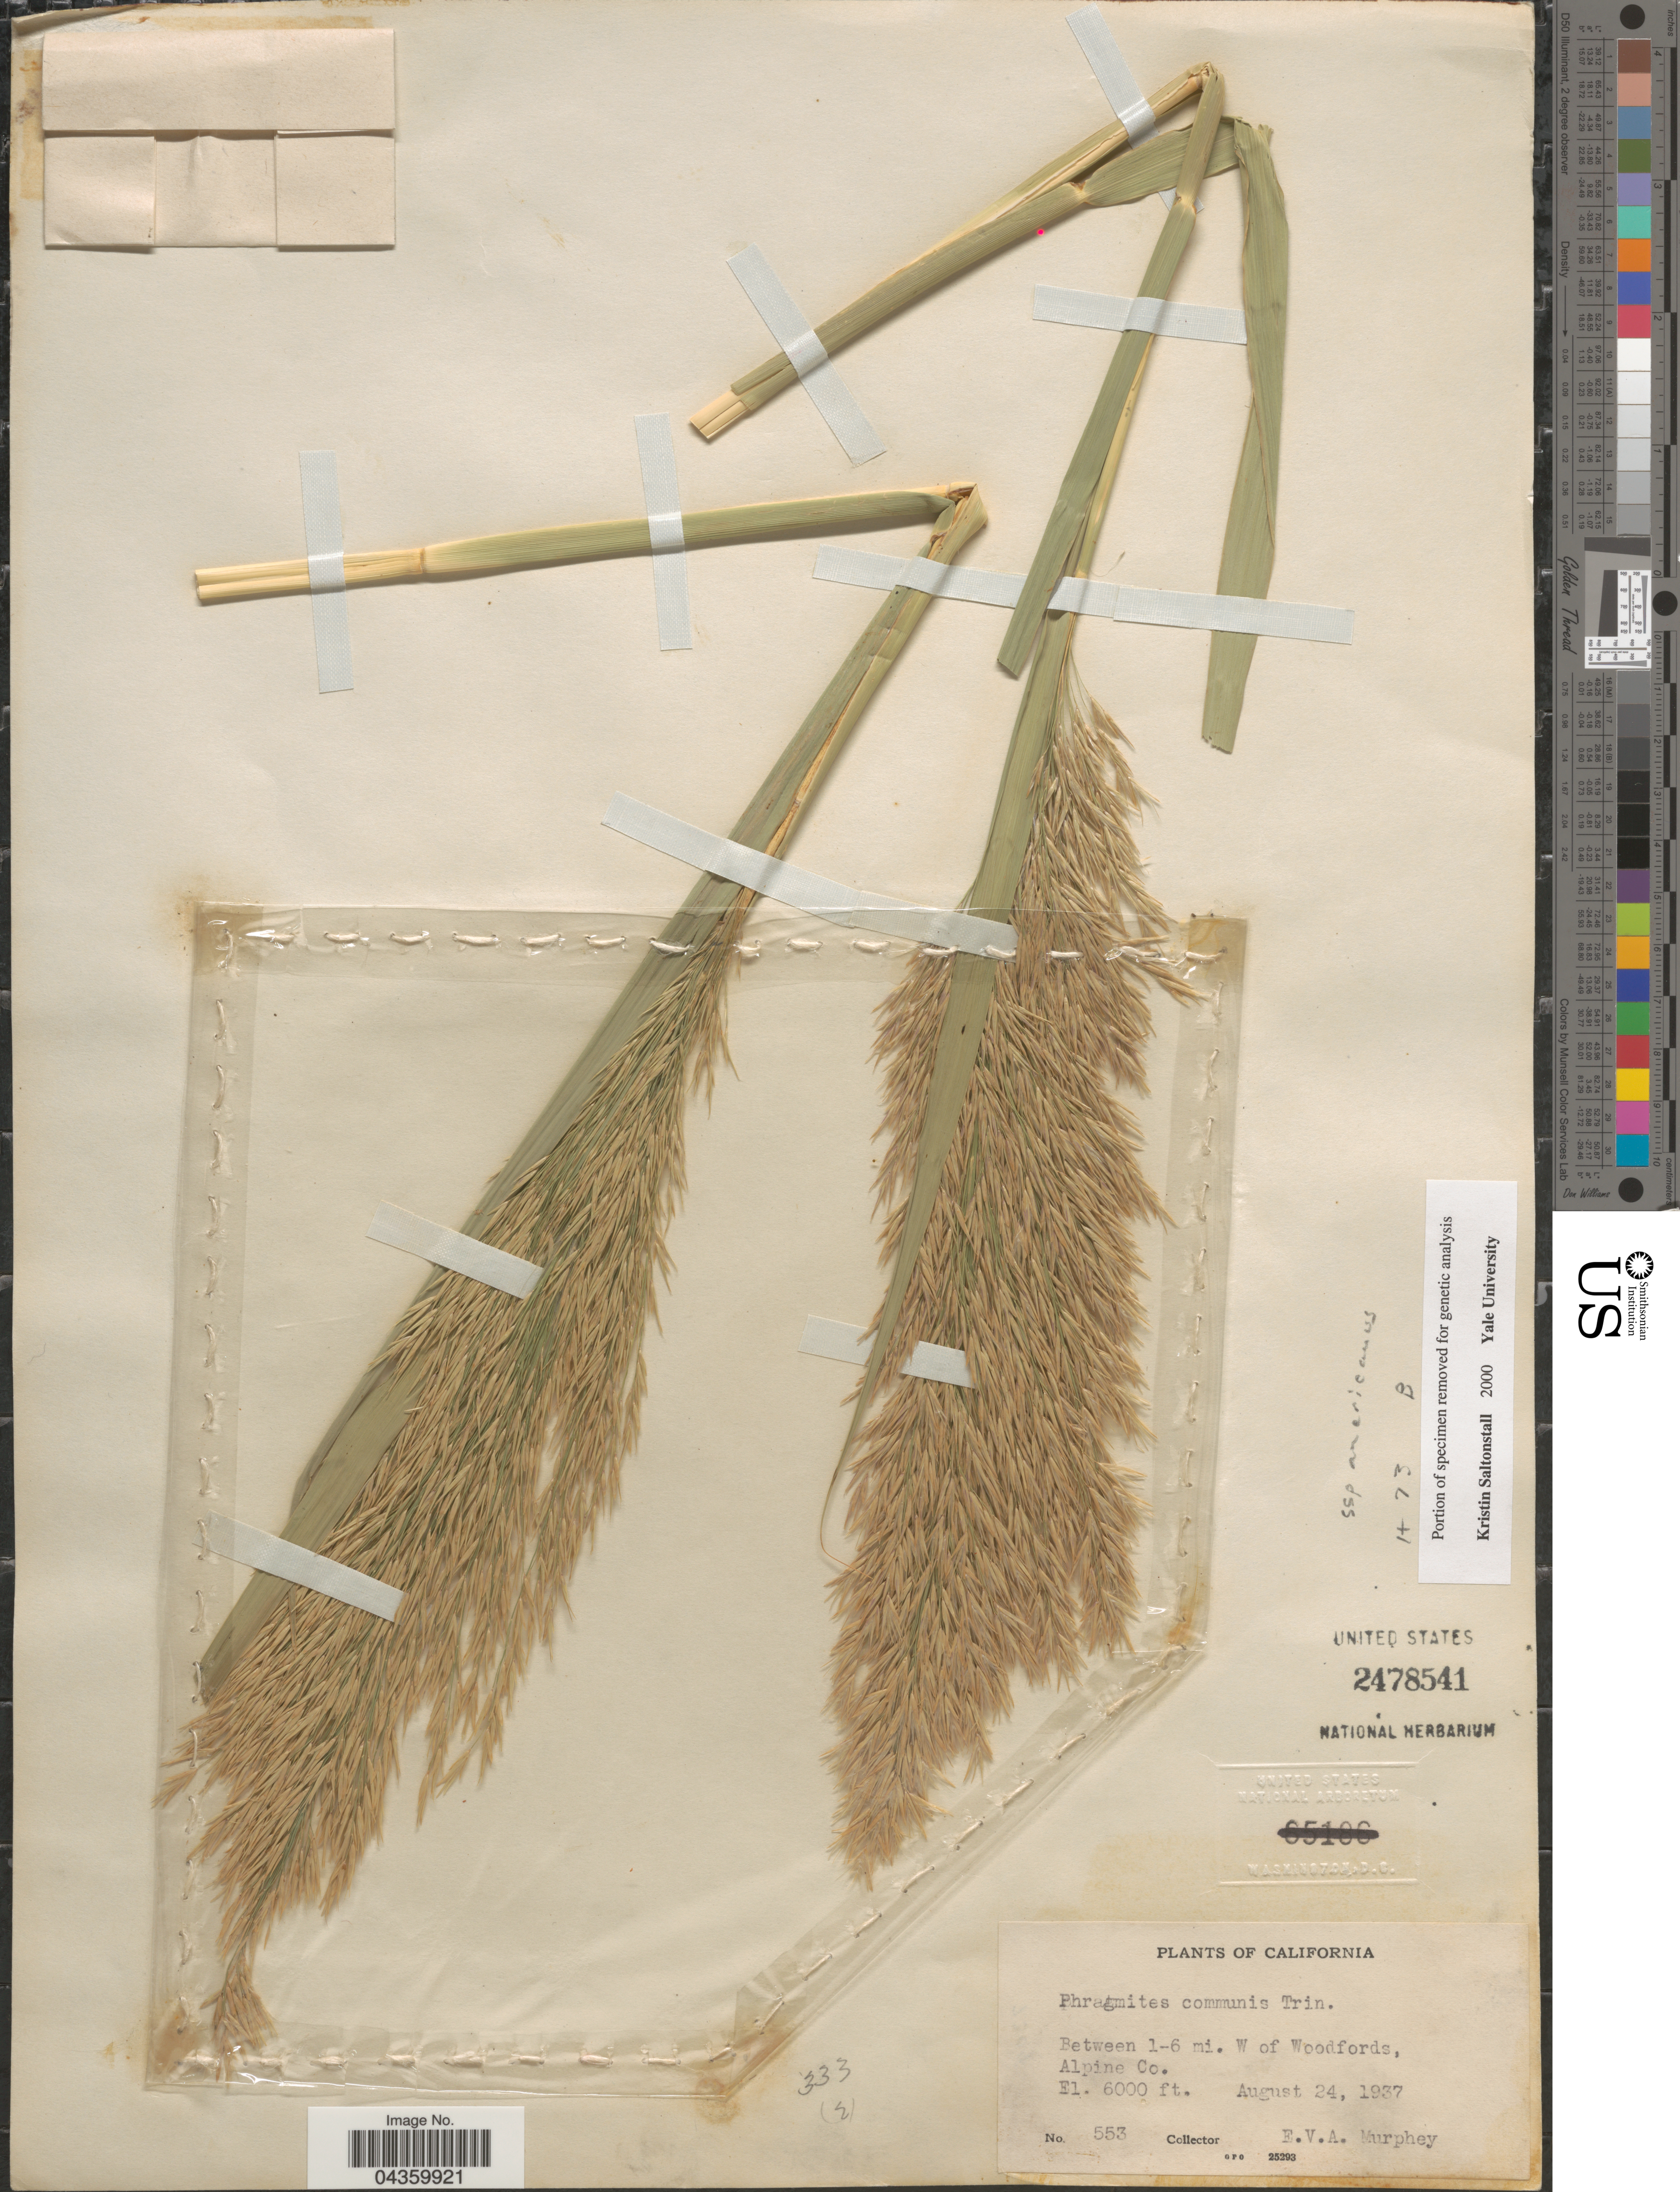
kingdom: Plantae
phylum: Tracheophyta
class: Liliopsida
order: Poales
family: Poaceae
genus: Phragmites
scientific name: Phragmites australis subsp. americanus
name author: Saltonstall & et al.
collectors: E. Murphey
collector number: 553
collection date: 1937-08-24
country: United States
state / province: California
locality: Between 1-6 mi. W of Woodfords, Alpine Co.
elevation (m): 1829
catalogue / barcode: US 2478541